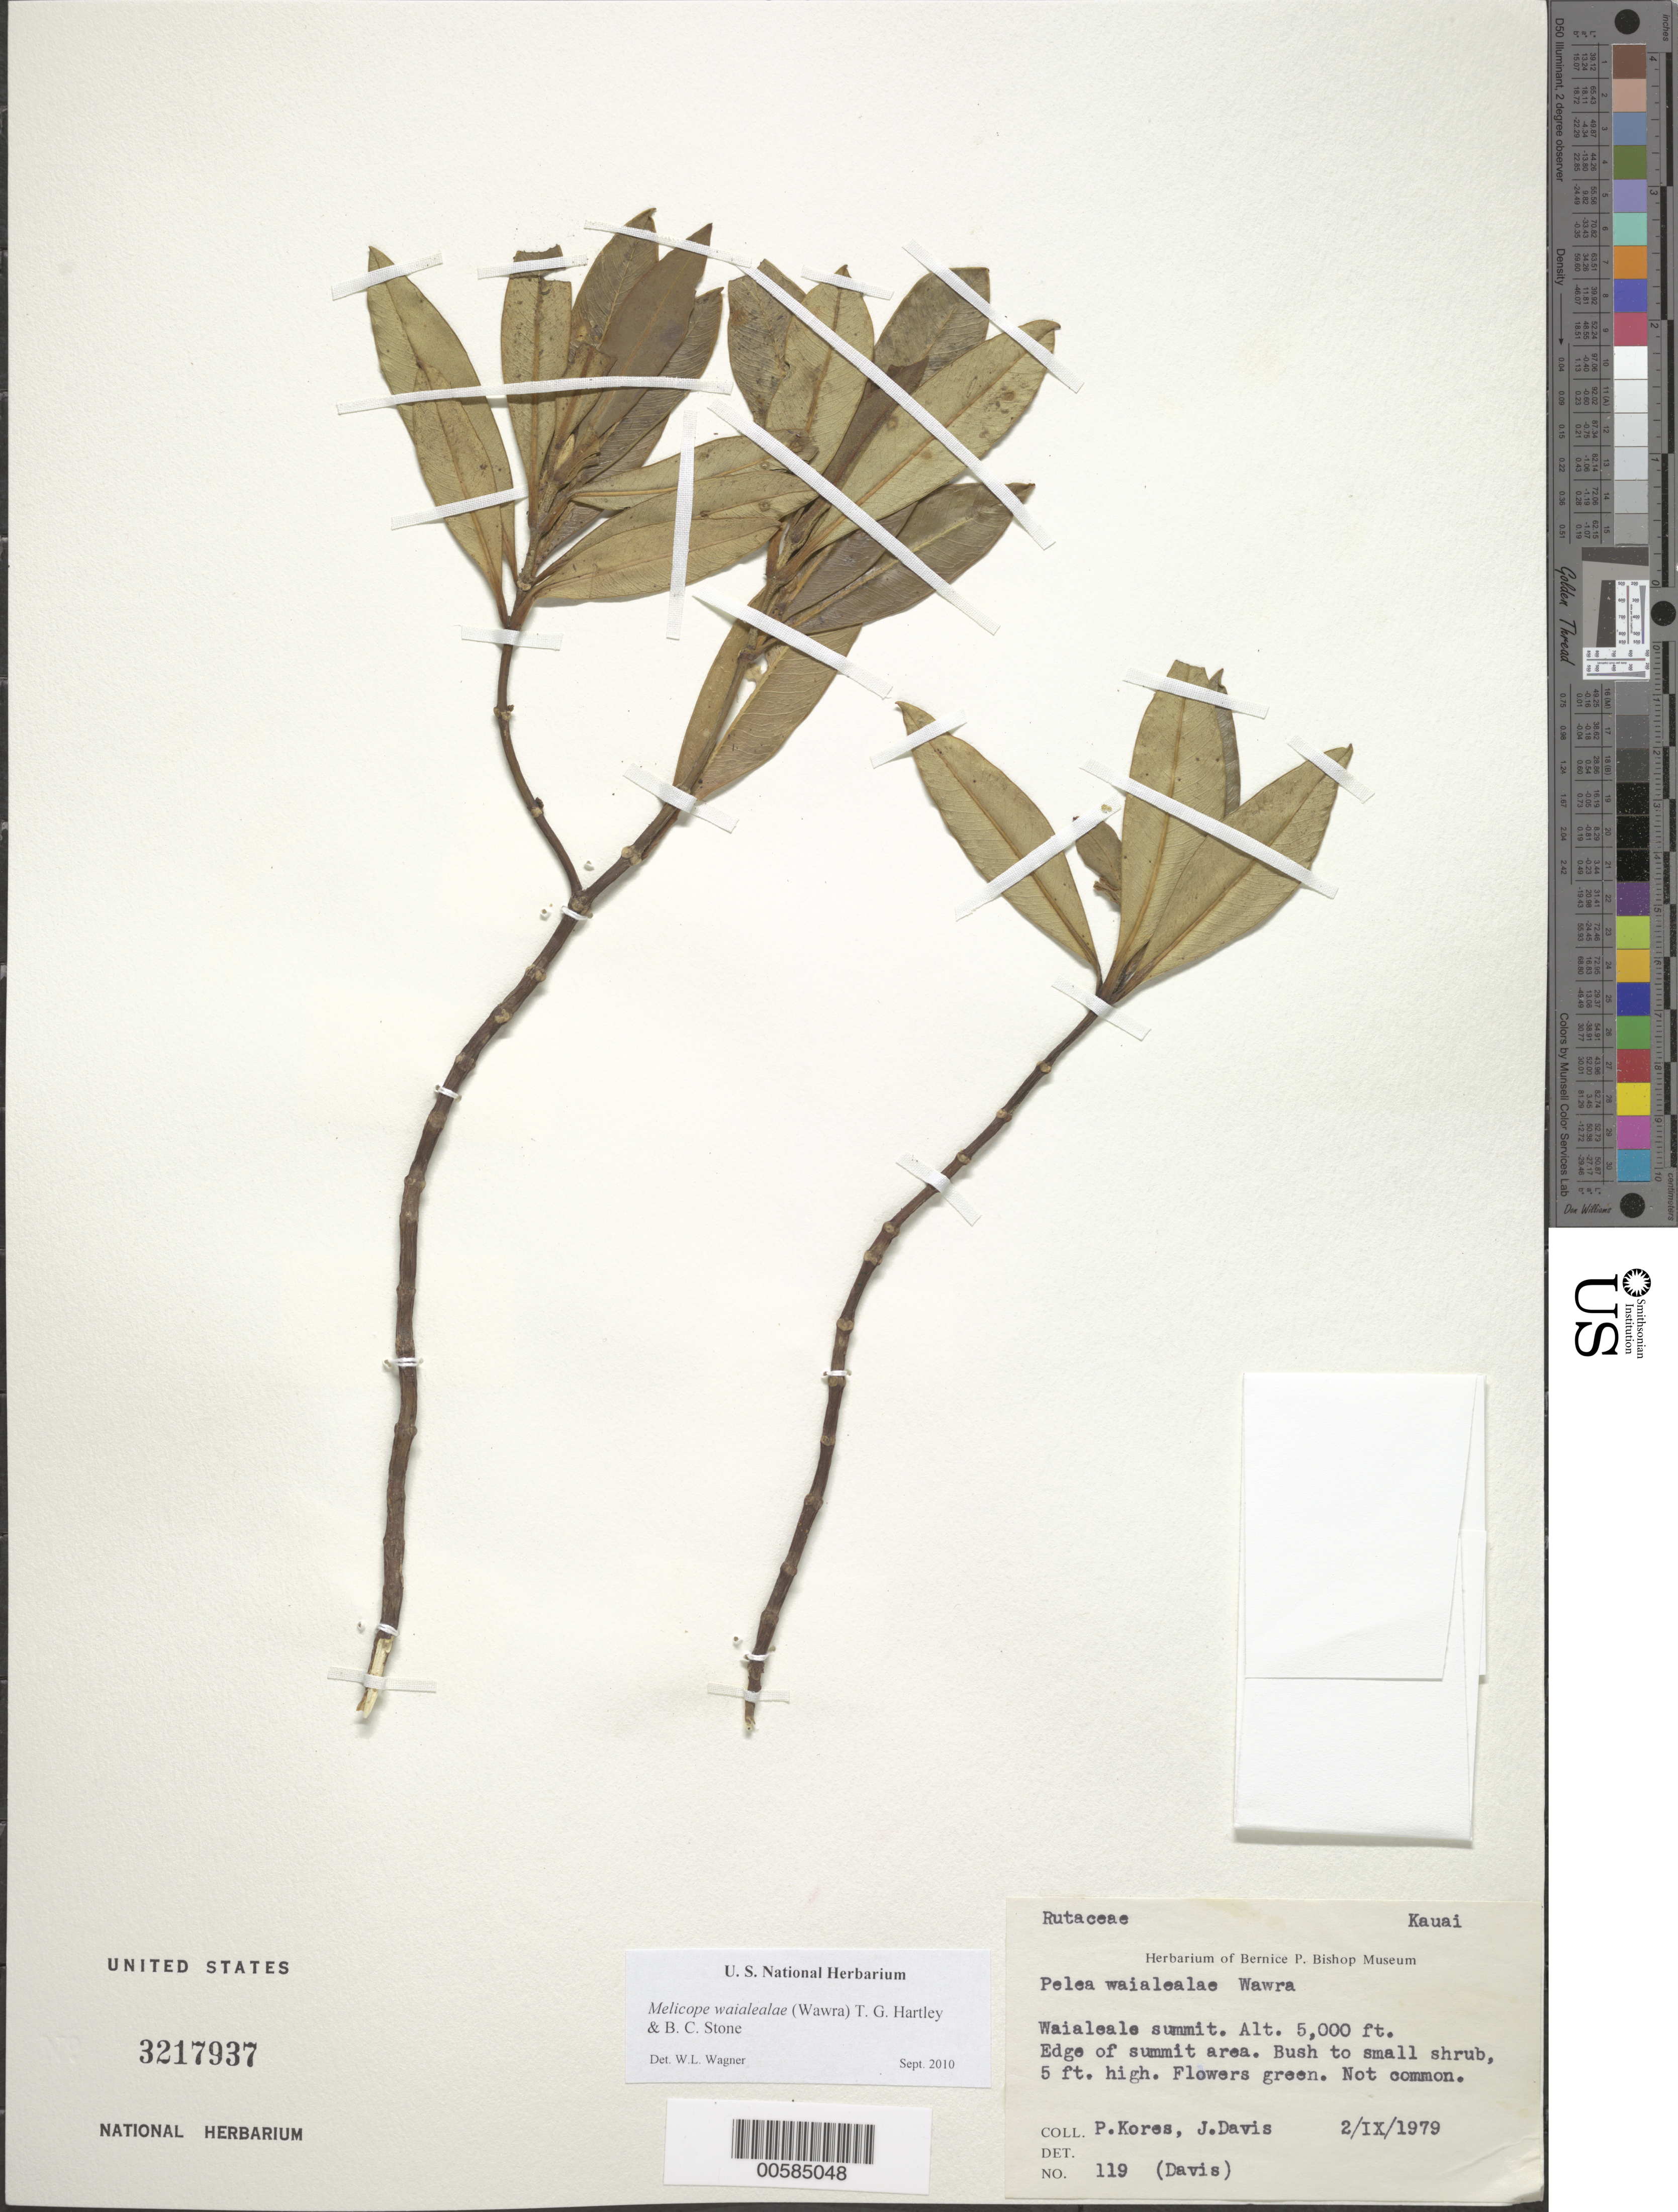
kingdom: Plantae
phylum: Tracheophyta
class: Magnoliopsida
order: Sapindales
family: Rutaceae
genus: Melicope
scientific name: Melicope waialealae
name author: (Wawra) T.G. Hartley & B.C. Stone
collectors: P. Kores & J. Davis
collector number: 119 (Davis)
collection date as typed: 2 Sep 1979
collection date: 1979-09-02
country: United States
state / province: Hawaii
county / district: Kauai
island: Kaua'i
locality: Waialeale summit. Edge of summit area.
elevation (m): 1524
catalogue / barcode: US 3217937